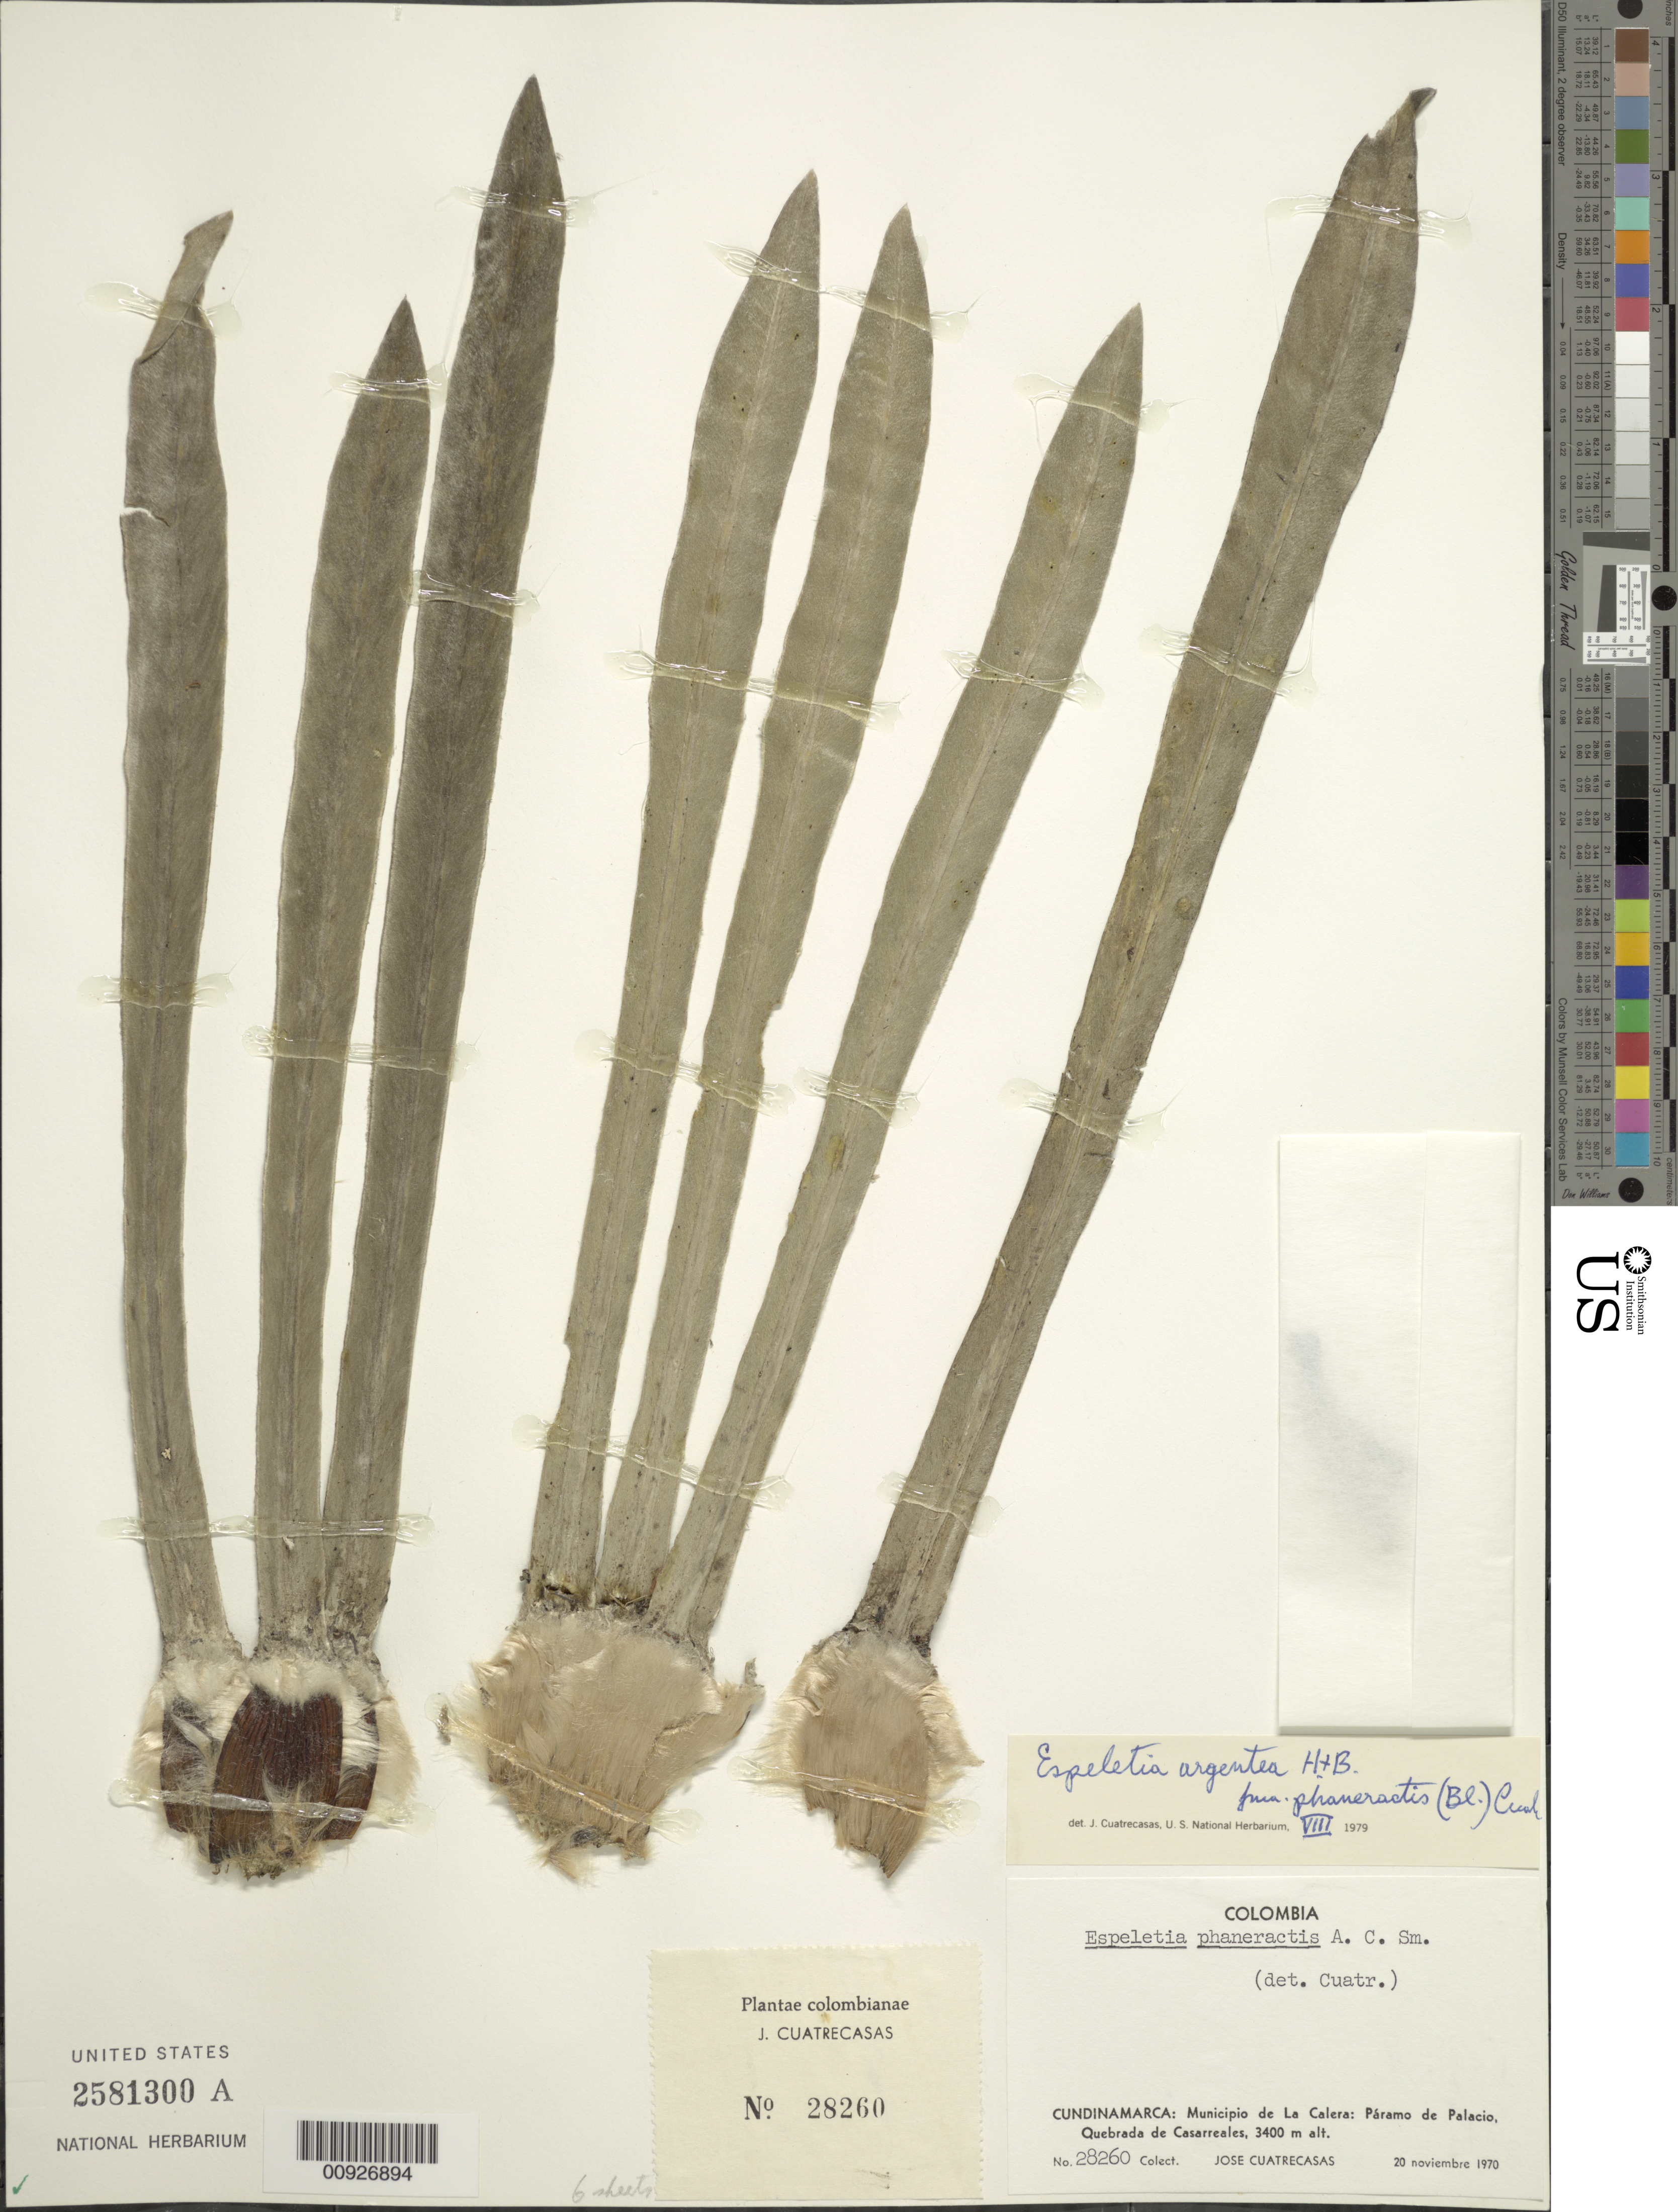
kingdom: Plantae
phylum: Tracheophyta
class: Magnoliopsida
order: Asterales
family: Asteraceae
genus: Espeletia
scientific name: Espeletia argentea f. phaneractis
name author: (S.F. Blake) Cuatrec.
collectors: J. Cuatrecasas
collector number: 28260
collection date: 1970-11-20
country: Colombia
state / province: Cundinamarca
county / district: M. de La Calera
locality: Paramo de Palacio. Quebrada de Casarreales.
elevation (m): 3400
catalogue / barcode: US 2581300A